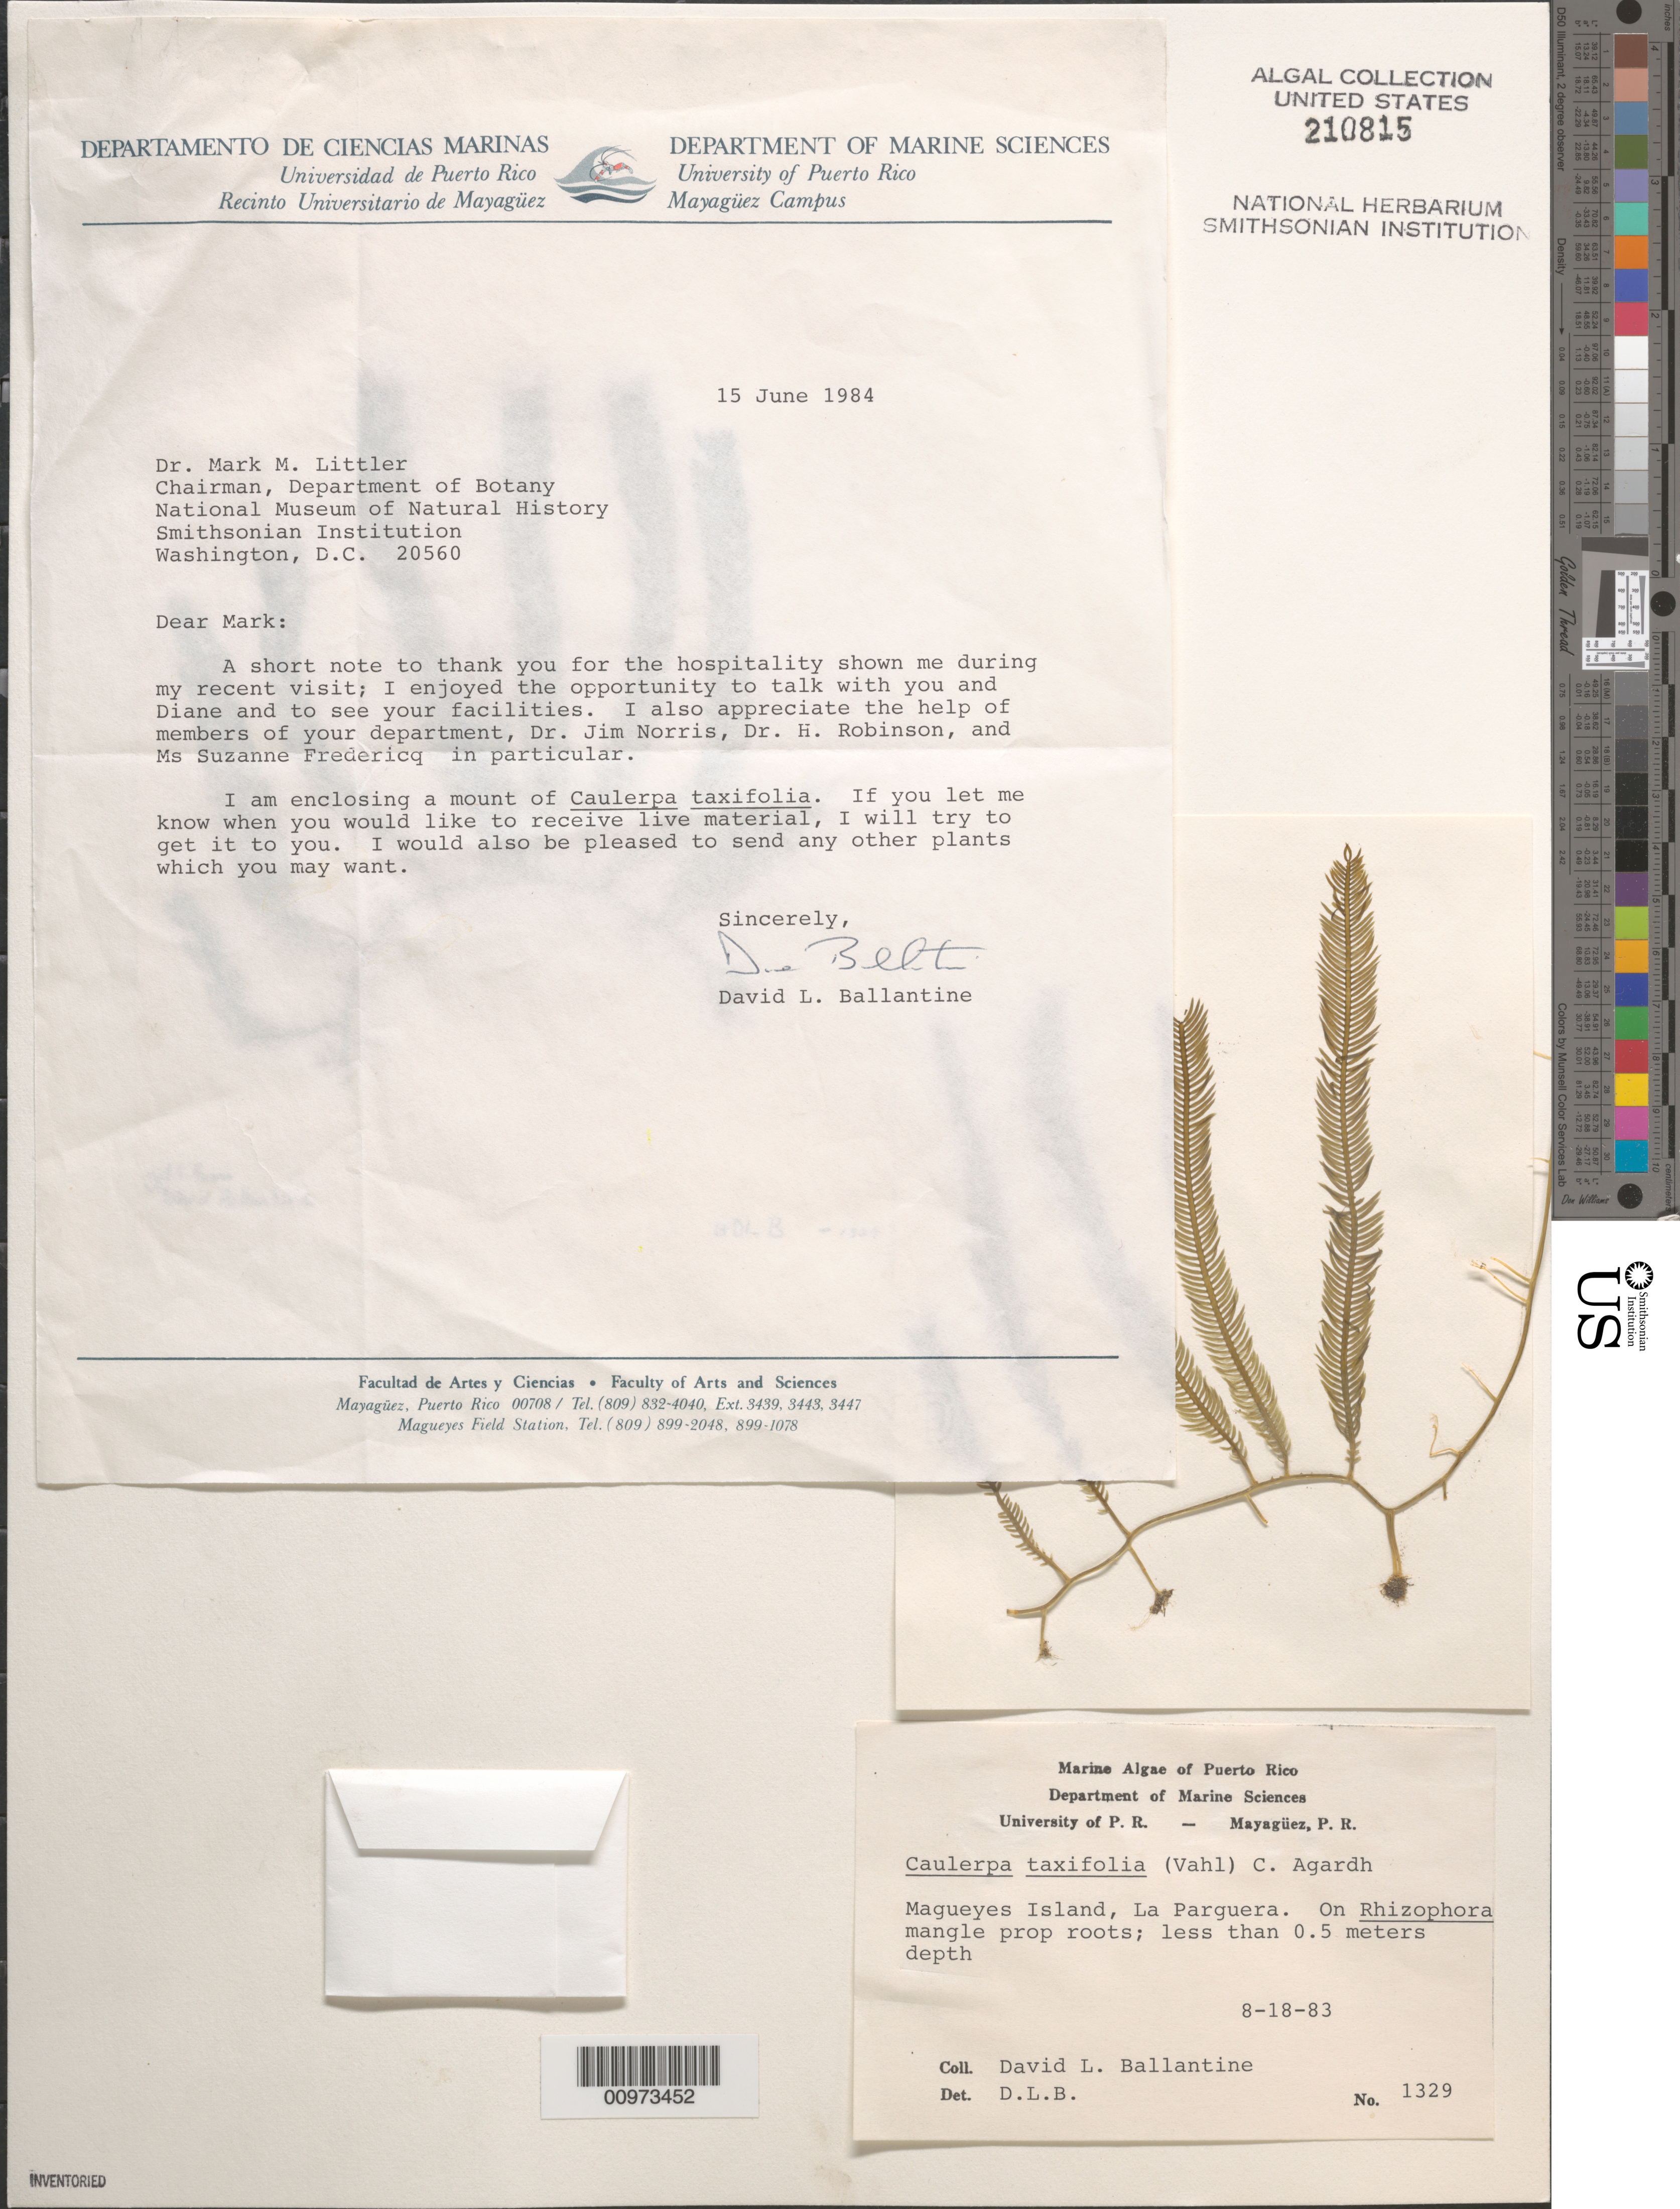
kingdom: Plantae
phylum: Chlorophyta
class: Ulvophyceae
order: Bryopsidales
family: Caulerpaceae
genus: Caulerpa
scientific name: Caulerpa taxifolia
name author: (M. Vahl) C. Agardh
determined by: Ballantine, D. L.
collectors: D.L. Ballantine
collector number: DLB 1329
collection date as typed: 18 Aug 1983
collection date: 1983-08-18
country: Puerto Rico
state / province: Lajas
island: Isla Maguayes (Magueyes island)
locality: La Parguera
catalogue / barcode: US 210815